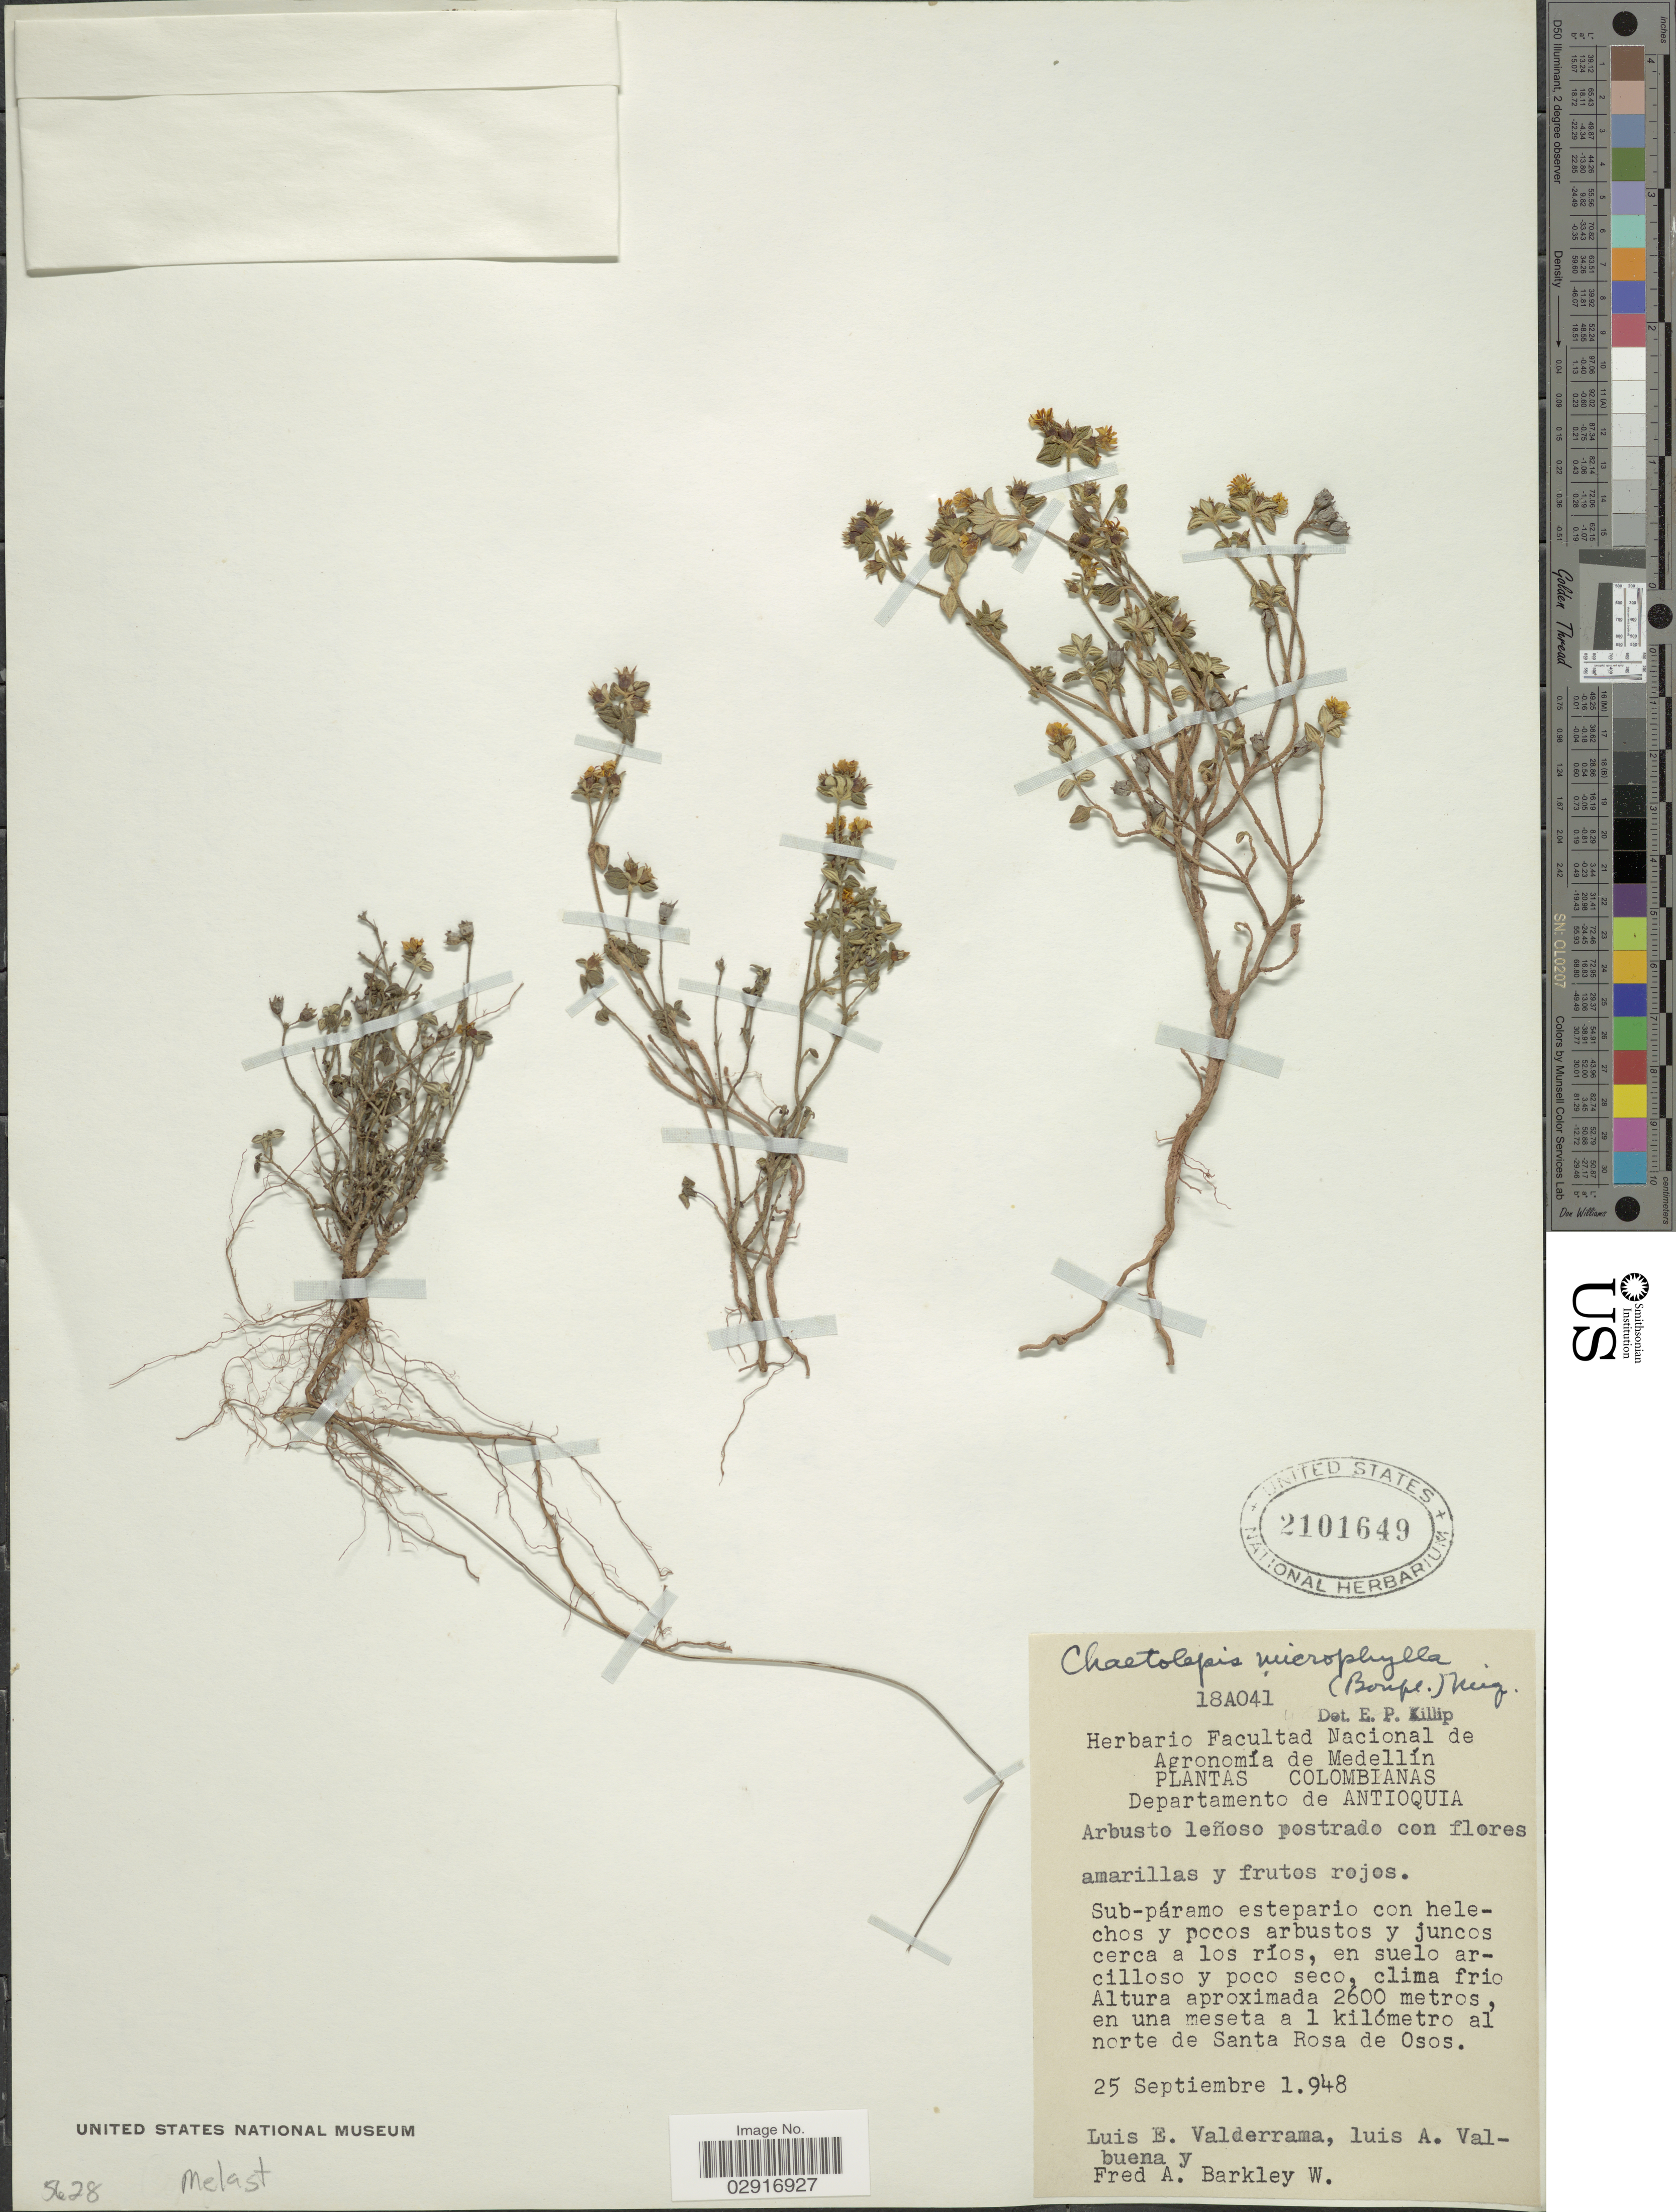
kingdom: Plantae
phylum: Tracheophyta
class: Magnoliopsida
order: Myrtales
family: Melastomataceae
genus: Chaetolepis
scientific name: Chaetolepis microphylla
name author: (Bonpl.) Miq.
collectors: L. Valderrama, L. Valbuena & F. Barkley W.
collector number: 18AO41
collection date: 1948-09-25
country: Colombia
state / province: Antioquia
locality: Departamento de Antioquia. En una meseta a 1 kilómetro al norte de Santa Rosa de Osos.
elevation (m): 2600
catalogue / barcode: US 2101649